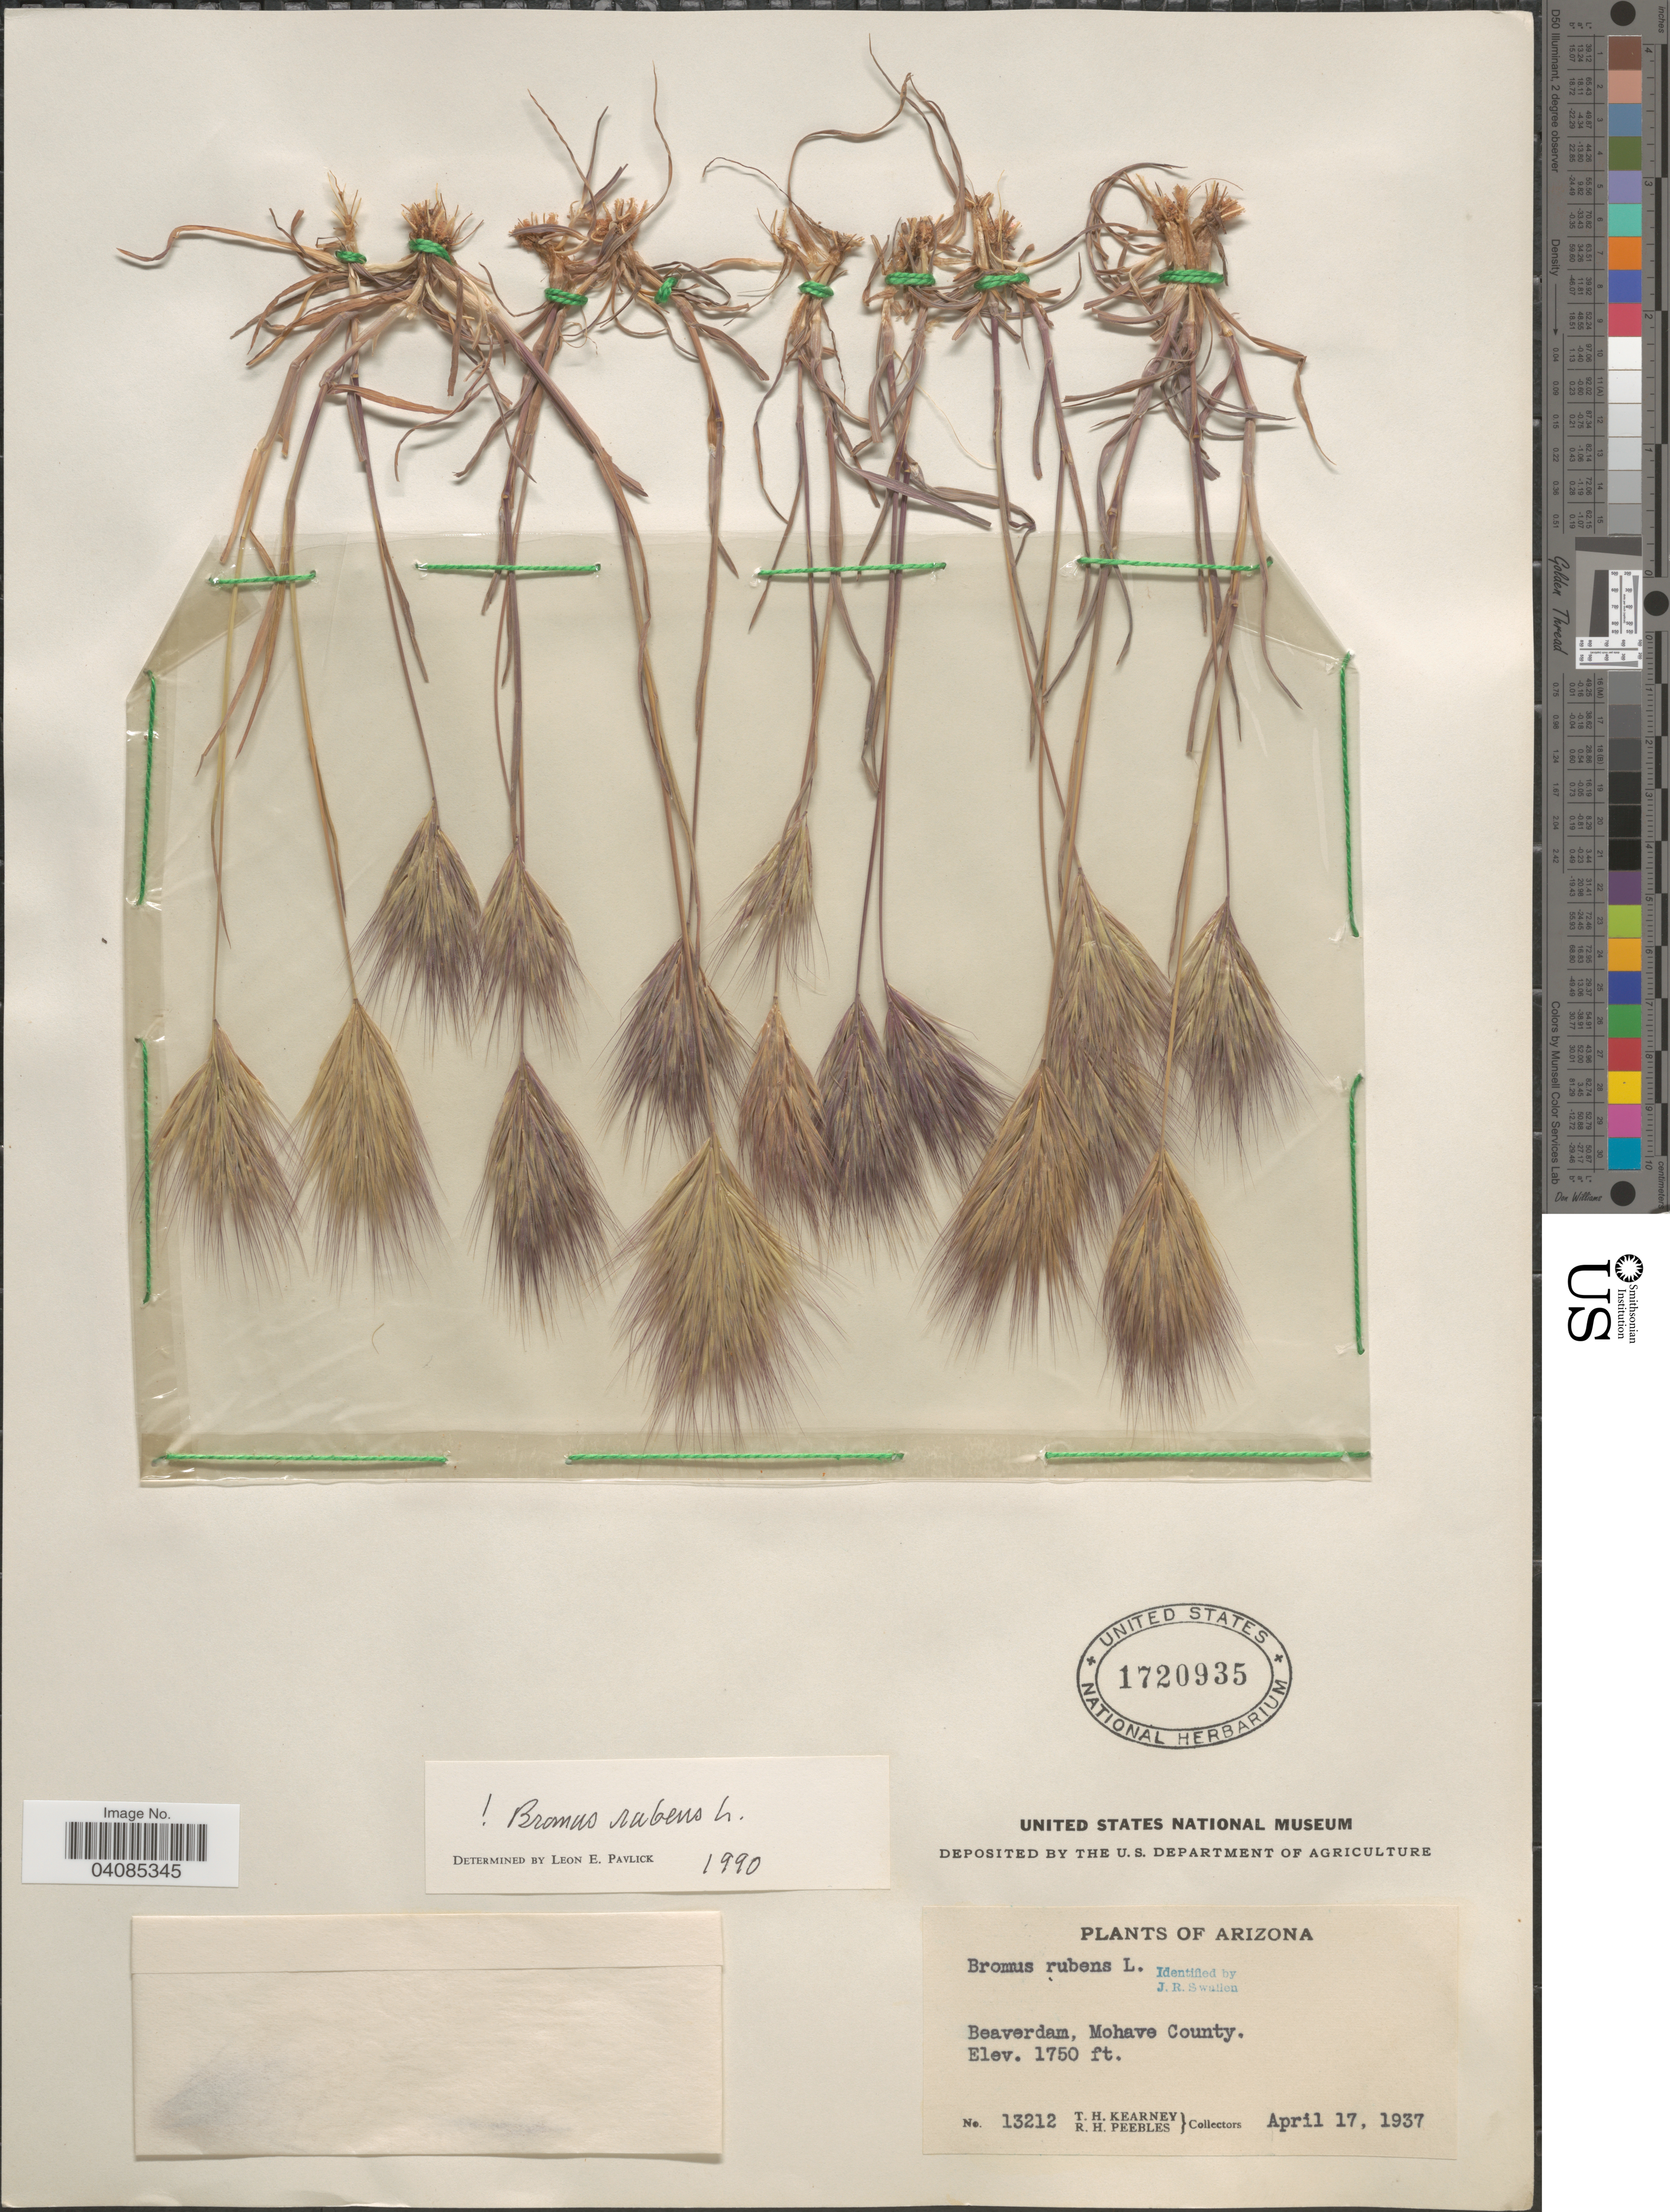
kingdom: Plantae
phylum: Tracheophyta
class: Liliopsida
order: Poales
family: Poaceae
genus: Bromus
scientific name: Bromus rubens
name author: L.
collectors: T. H. Kearney & R. H. Peebles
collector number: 13212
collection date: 1937-04-17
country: United States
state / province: Arizona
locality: Beaverdam, Mohave County.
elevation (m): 533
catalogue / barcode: US 1720935